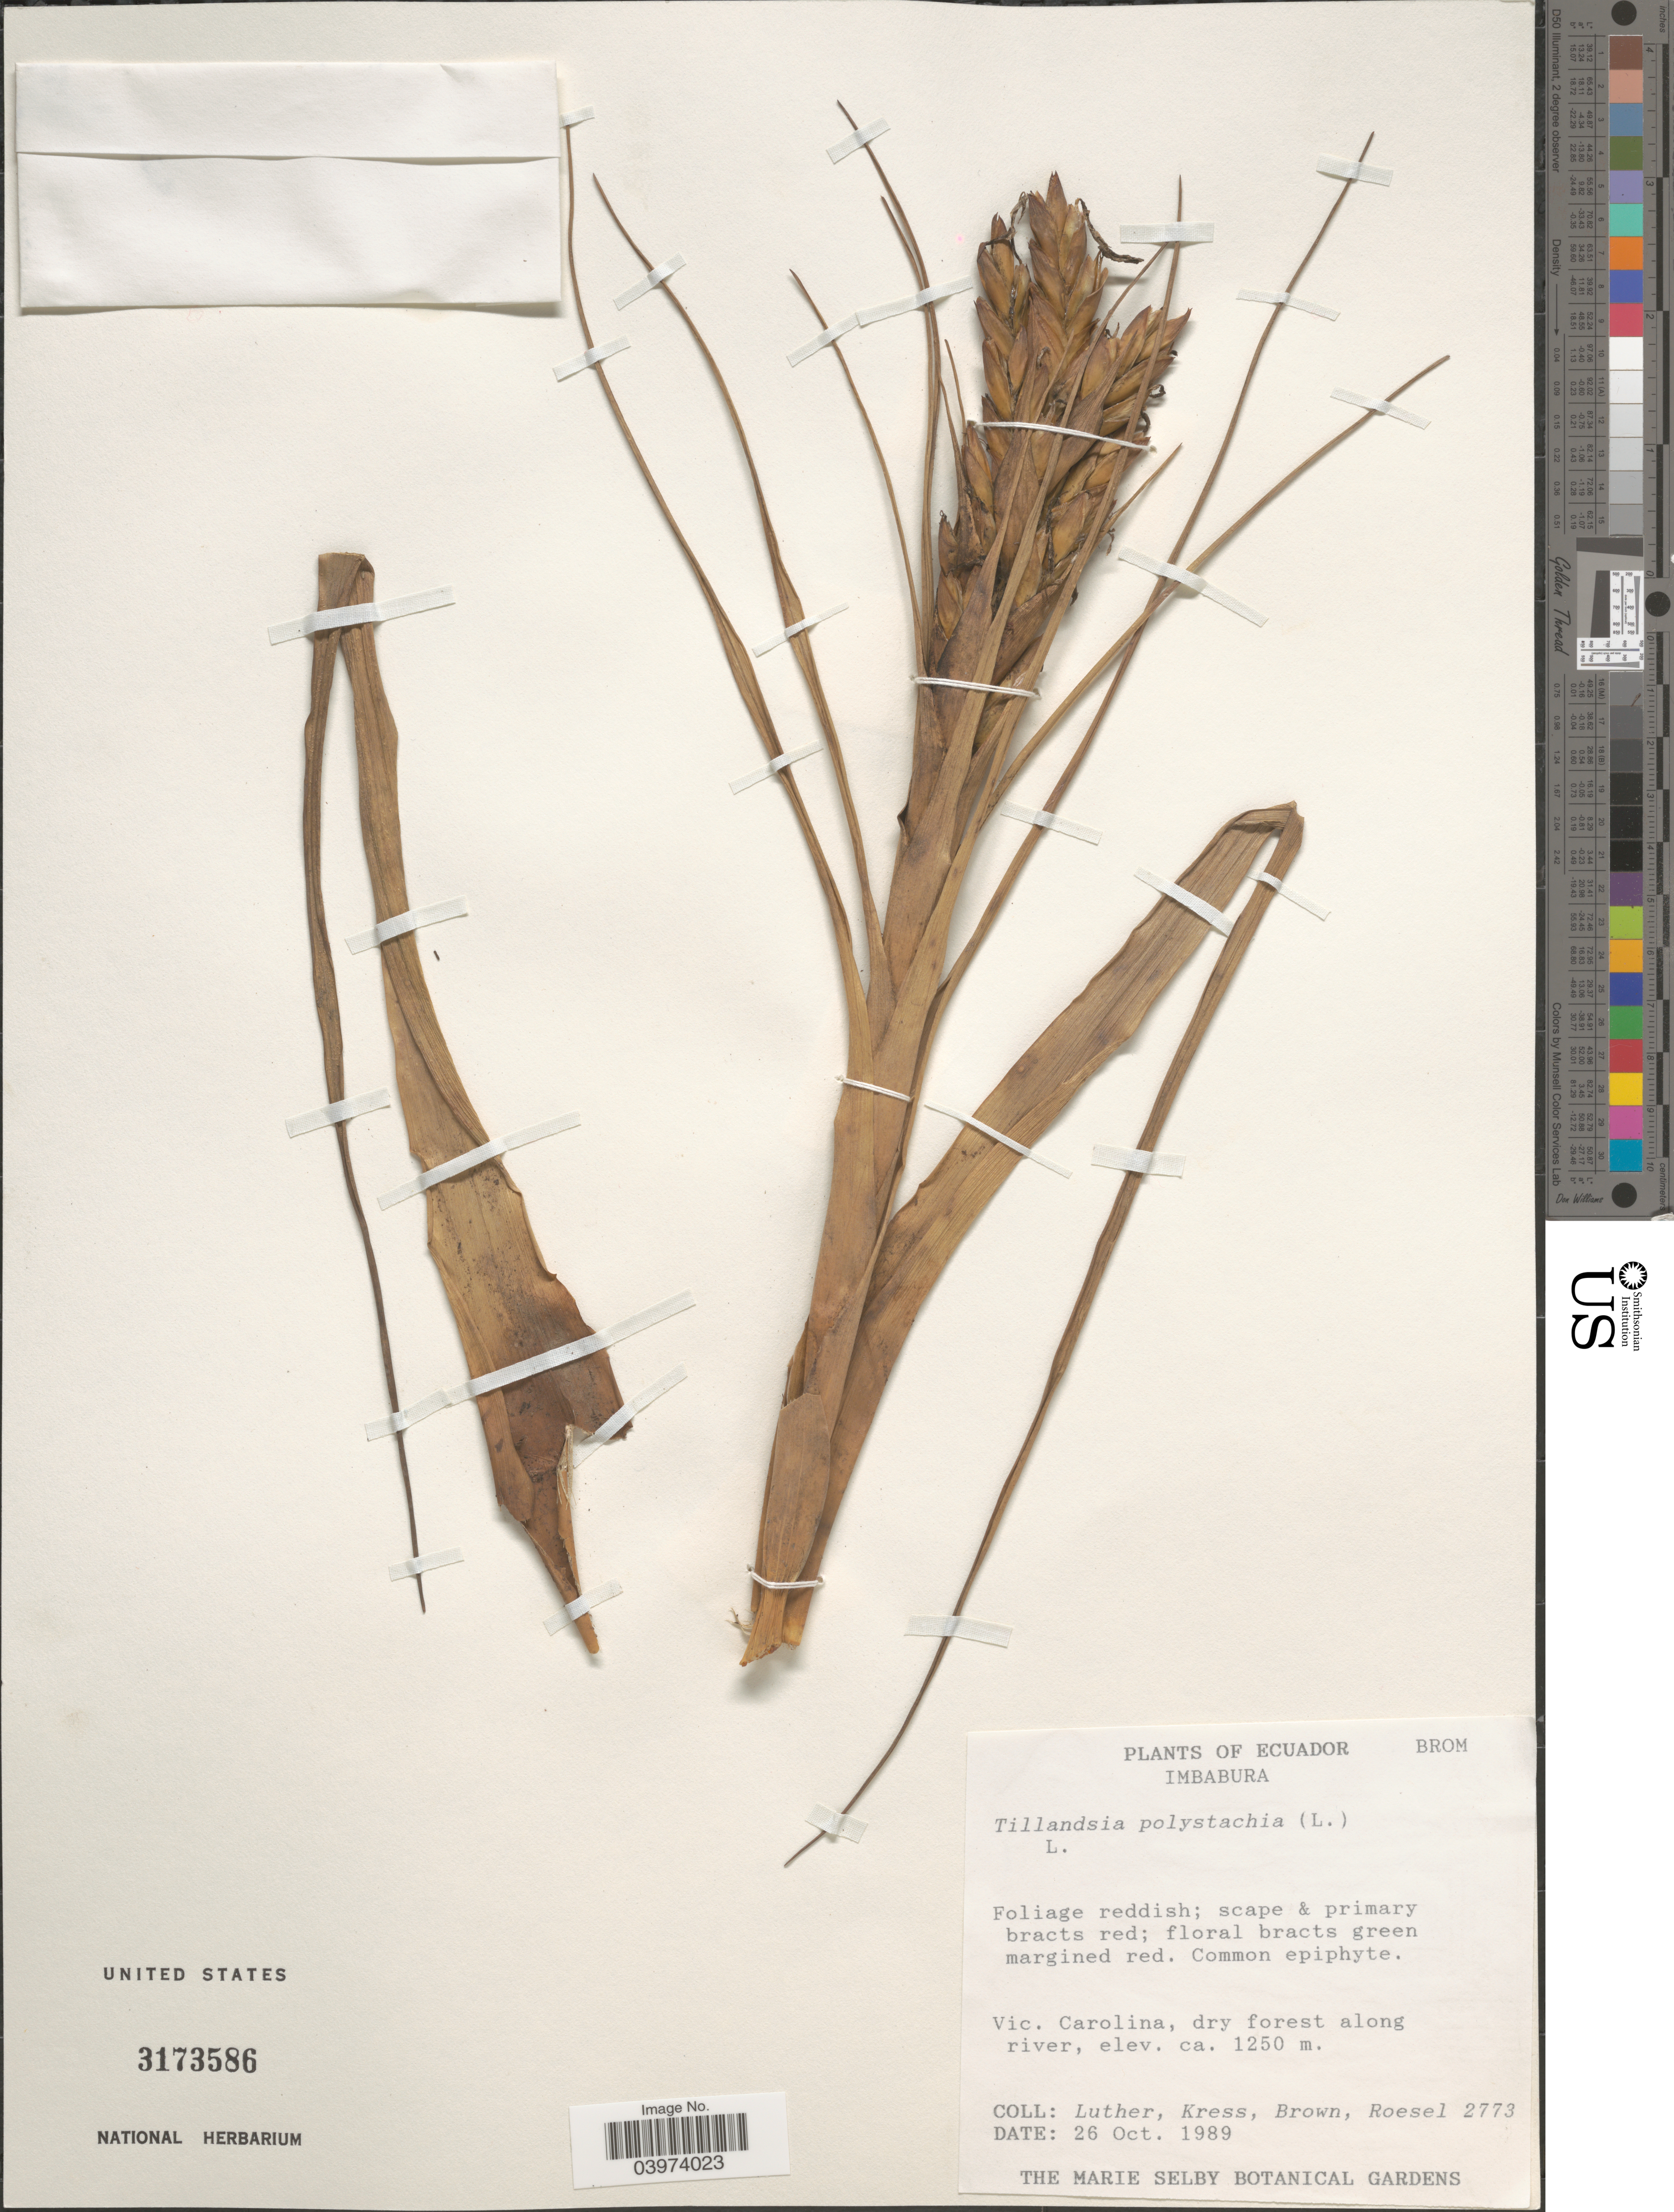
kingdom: Plantae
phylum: Tracheophyta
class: Liliopsida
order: Poales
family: Bromeliaceae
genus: Tillandsia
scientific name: Tillandsia polystachia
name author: (L.) L.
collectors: -- Luther, -- Kress, -- Brown & Roesel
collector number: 2773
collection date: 1989-10-26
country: Ecuador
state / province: Imbabura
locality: Vic. Carolina, dry forest along river.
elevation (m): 1250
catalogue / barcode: US 3173586